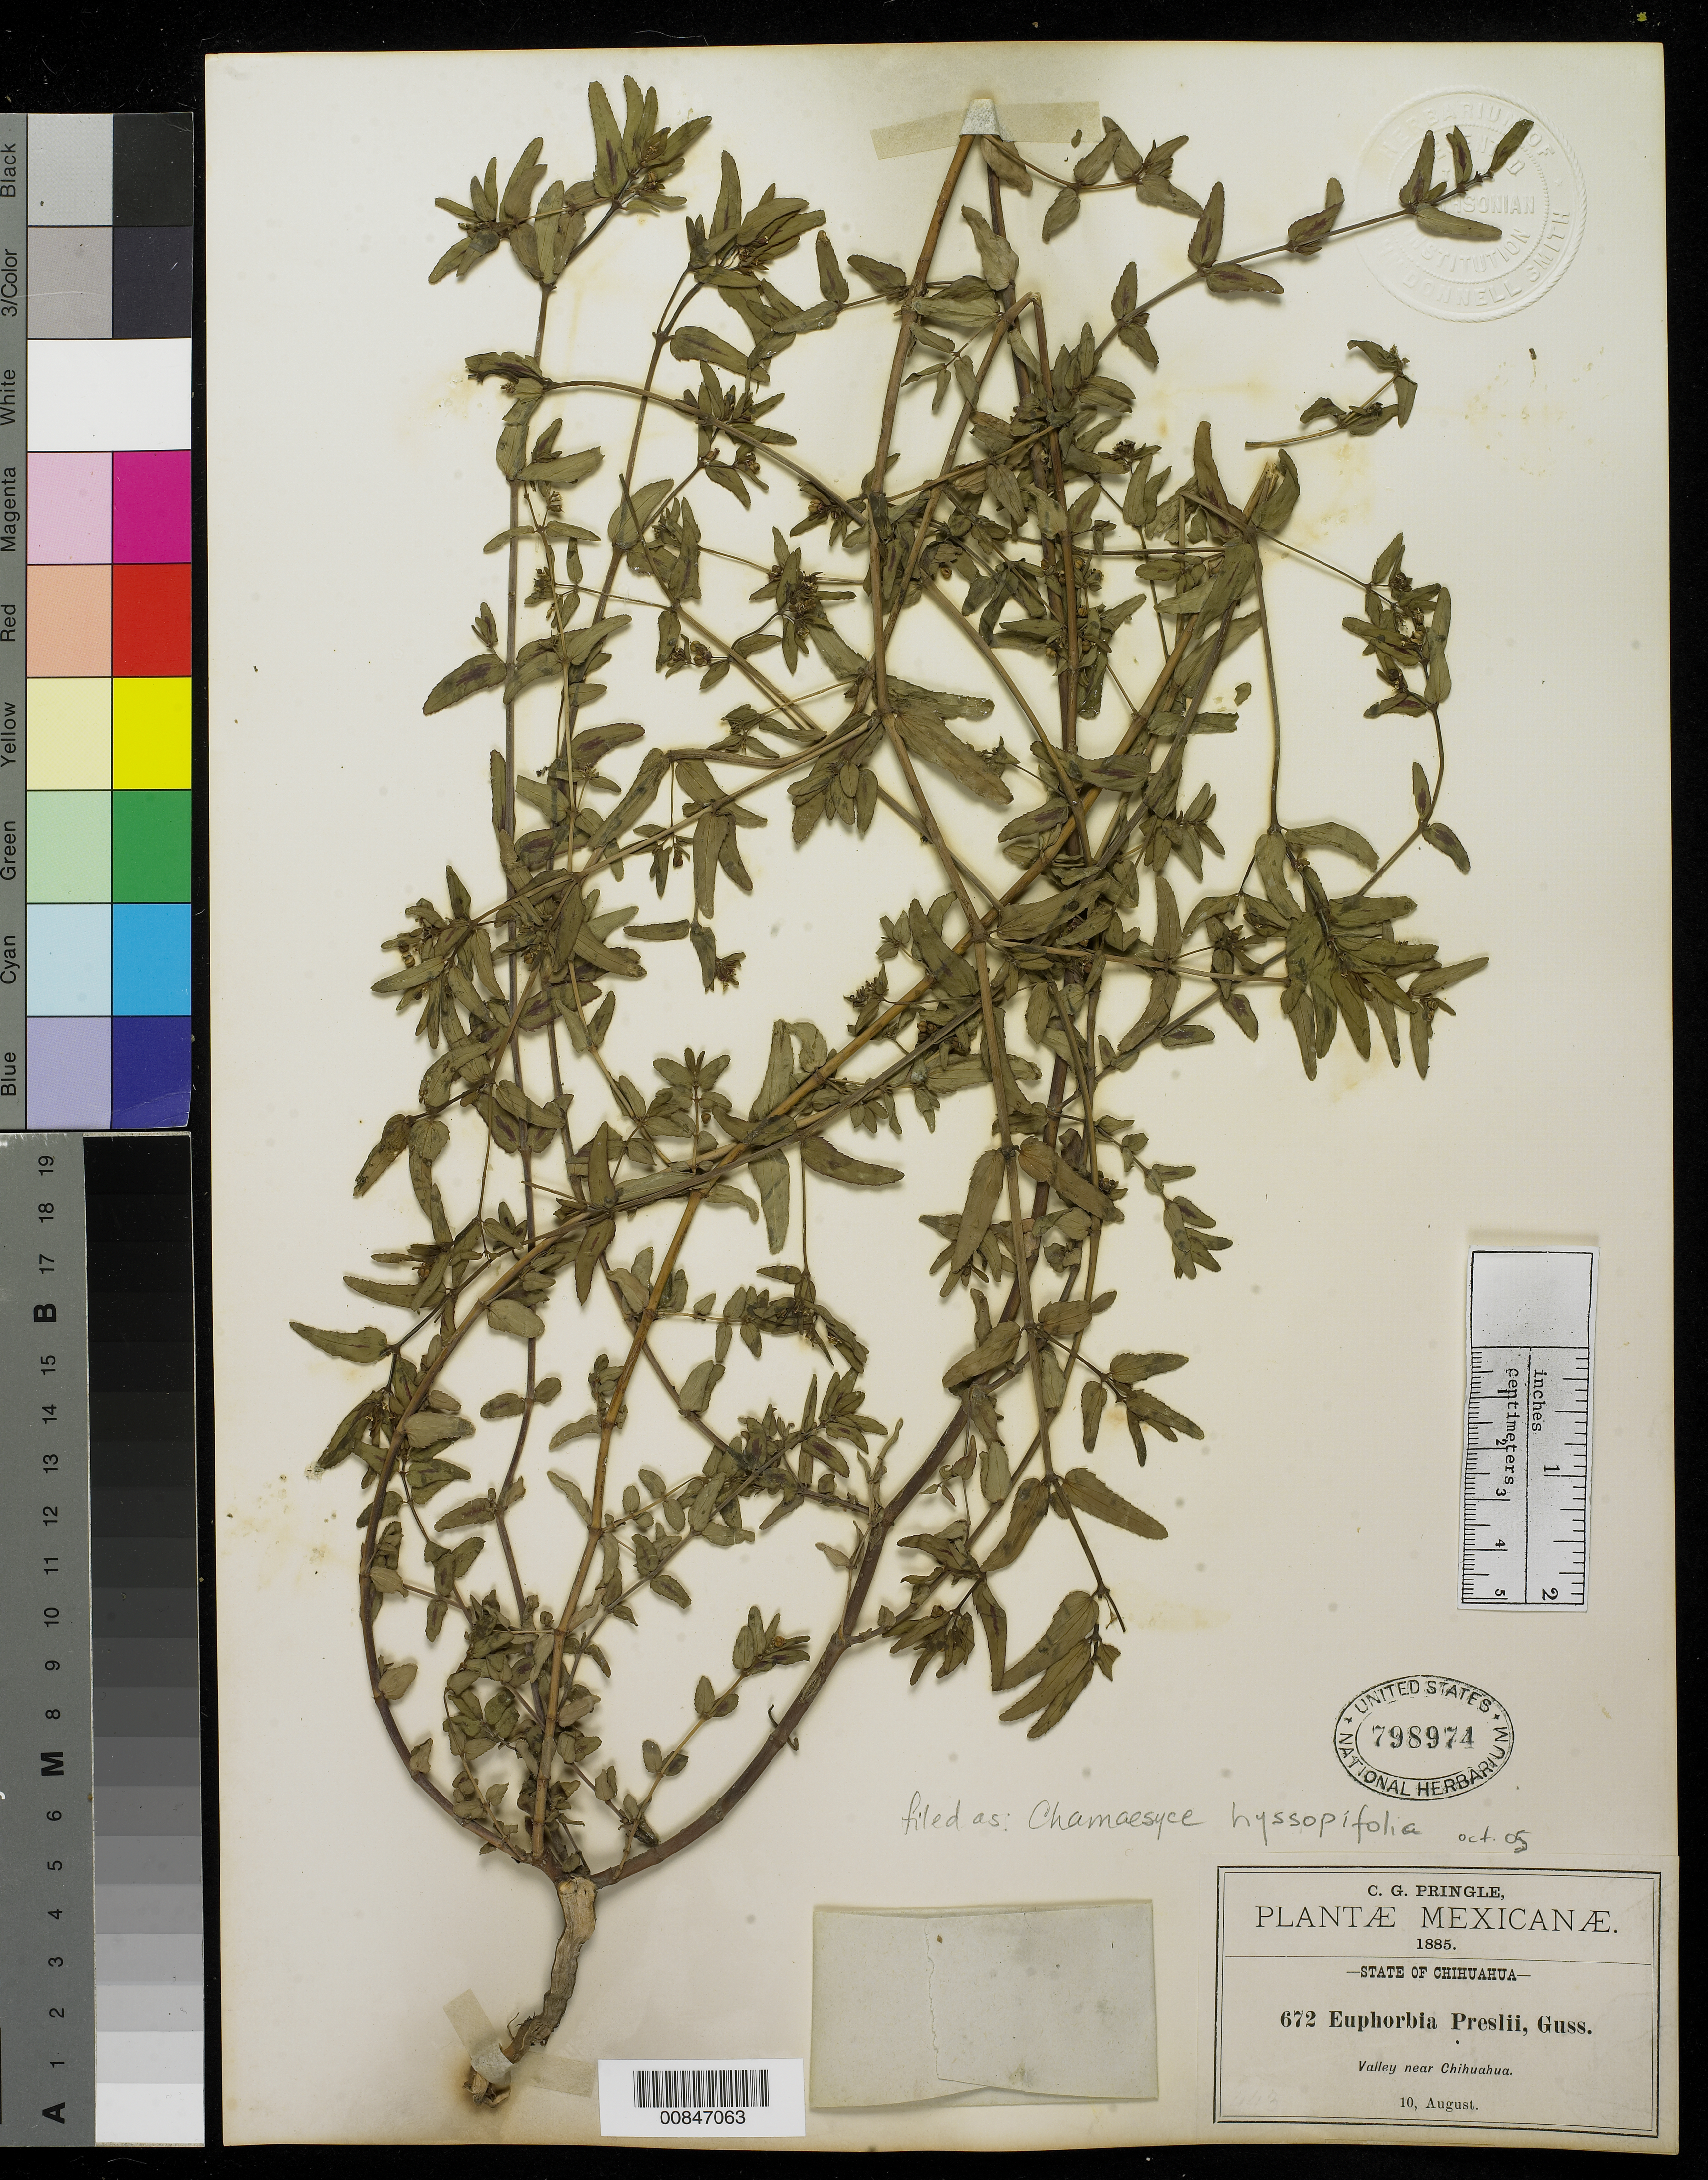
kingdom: Plantae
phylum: Tracheophyta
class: Magnoliopsida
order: Malpighiales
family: Euphorbiaceae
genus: Euphorbia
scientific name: Euphorbia hyssopifolia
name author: L.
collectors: C. G. Pringle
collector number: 672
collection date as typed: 10 Aug 1885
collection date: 1885-08-10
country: Mexico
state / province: Chihuahua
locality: Valley near Chihuahua.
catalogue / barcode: US 798974